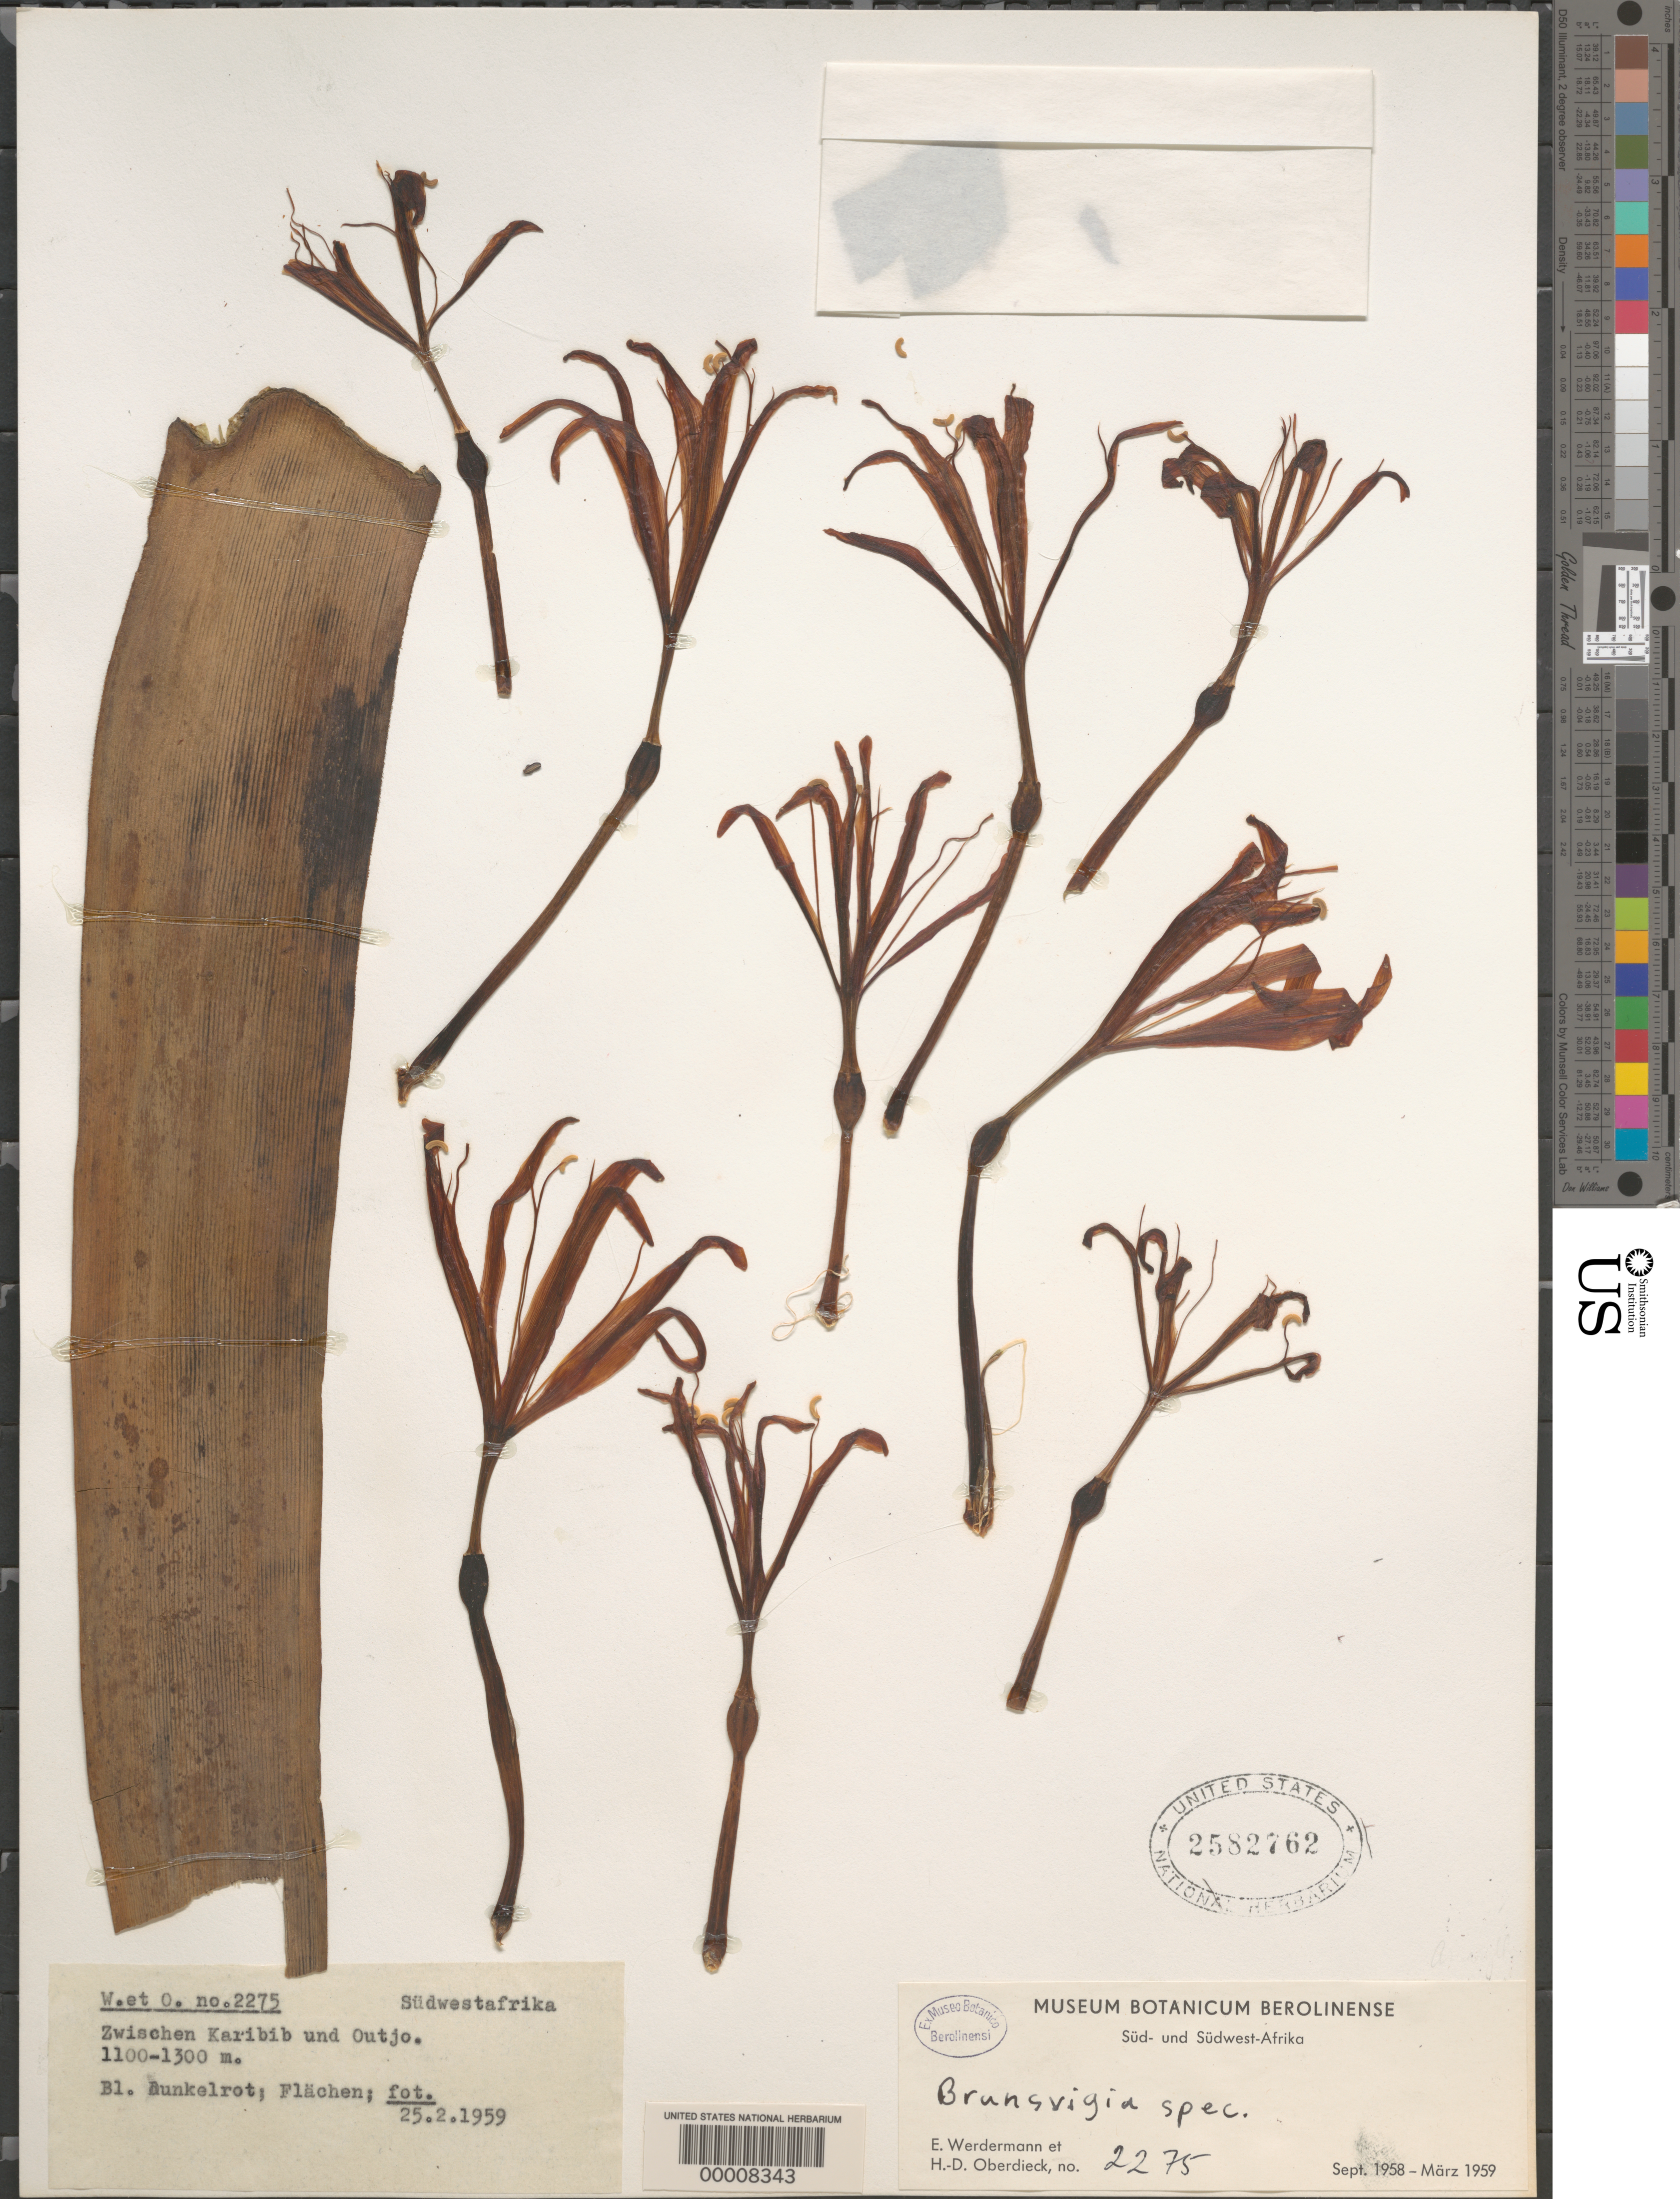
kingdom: Plantae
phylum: Tracheophyta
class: Liliopsida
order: Asparagales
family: Amaryllidaceae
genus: Brunsvigia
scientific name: Brunsvigia sp.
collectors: E. Werdermann & H. Oberdieck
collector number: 2275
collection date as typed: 25 Feb 1959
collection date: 1959-02-25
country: Namibia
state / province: Erongo / Kunene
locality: Between karibib and outjo. [province now erongo and kunene regions?]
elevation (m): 1100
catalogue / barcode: US 2582762